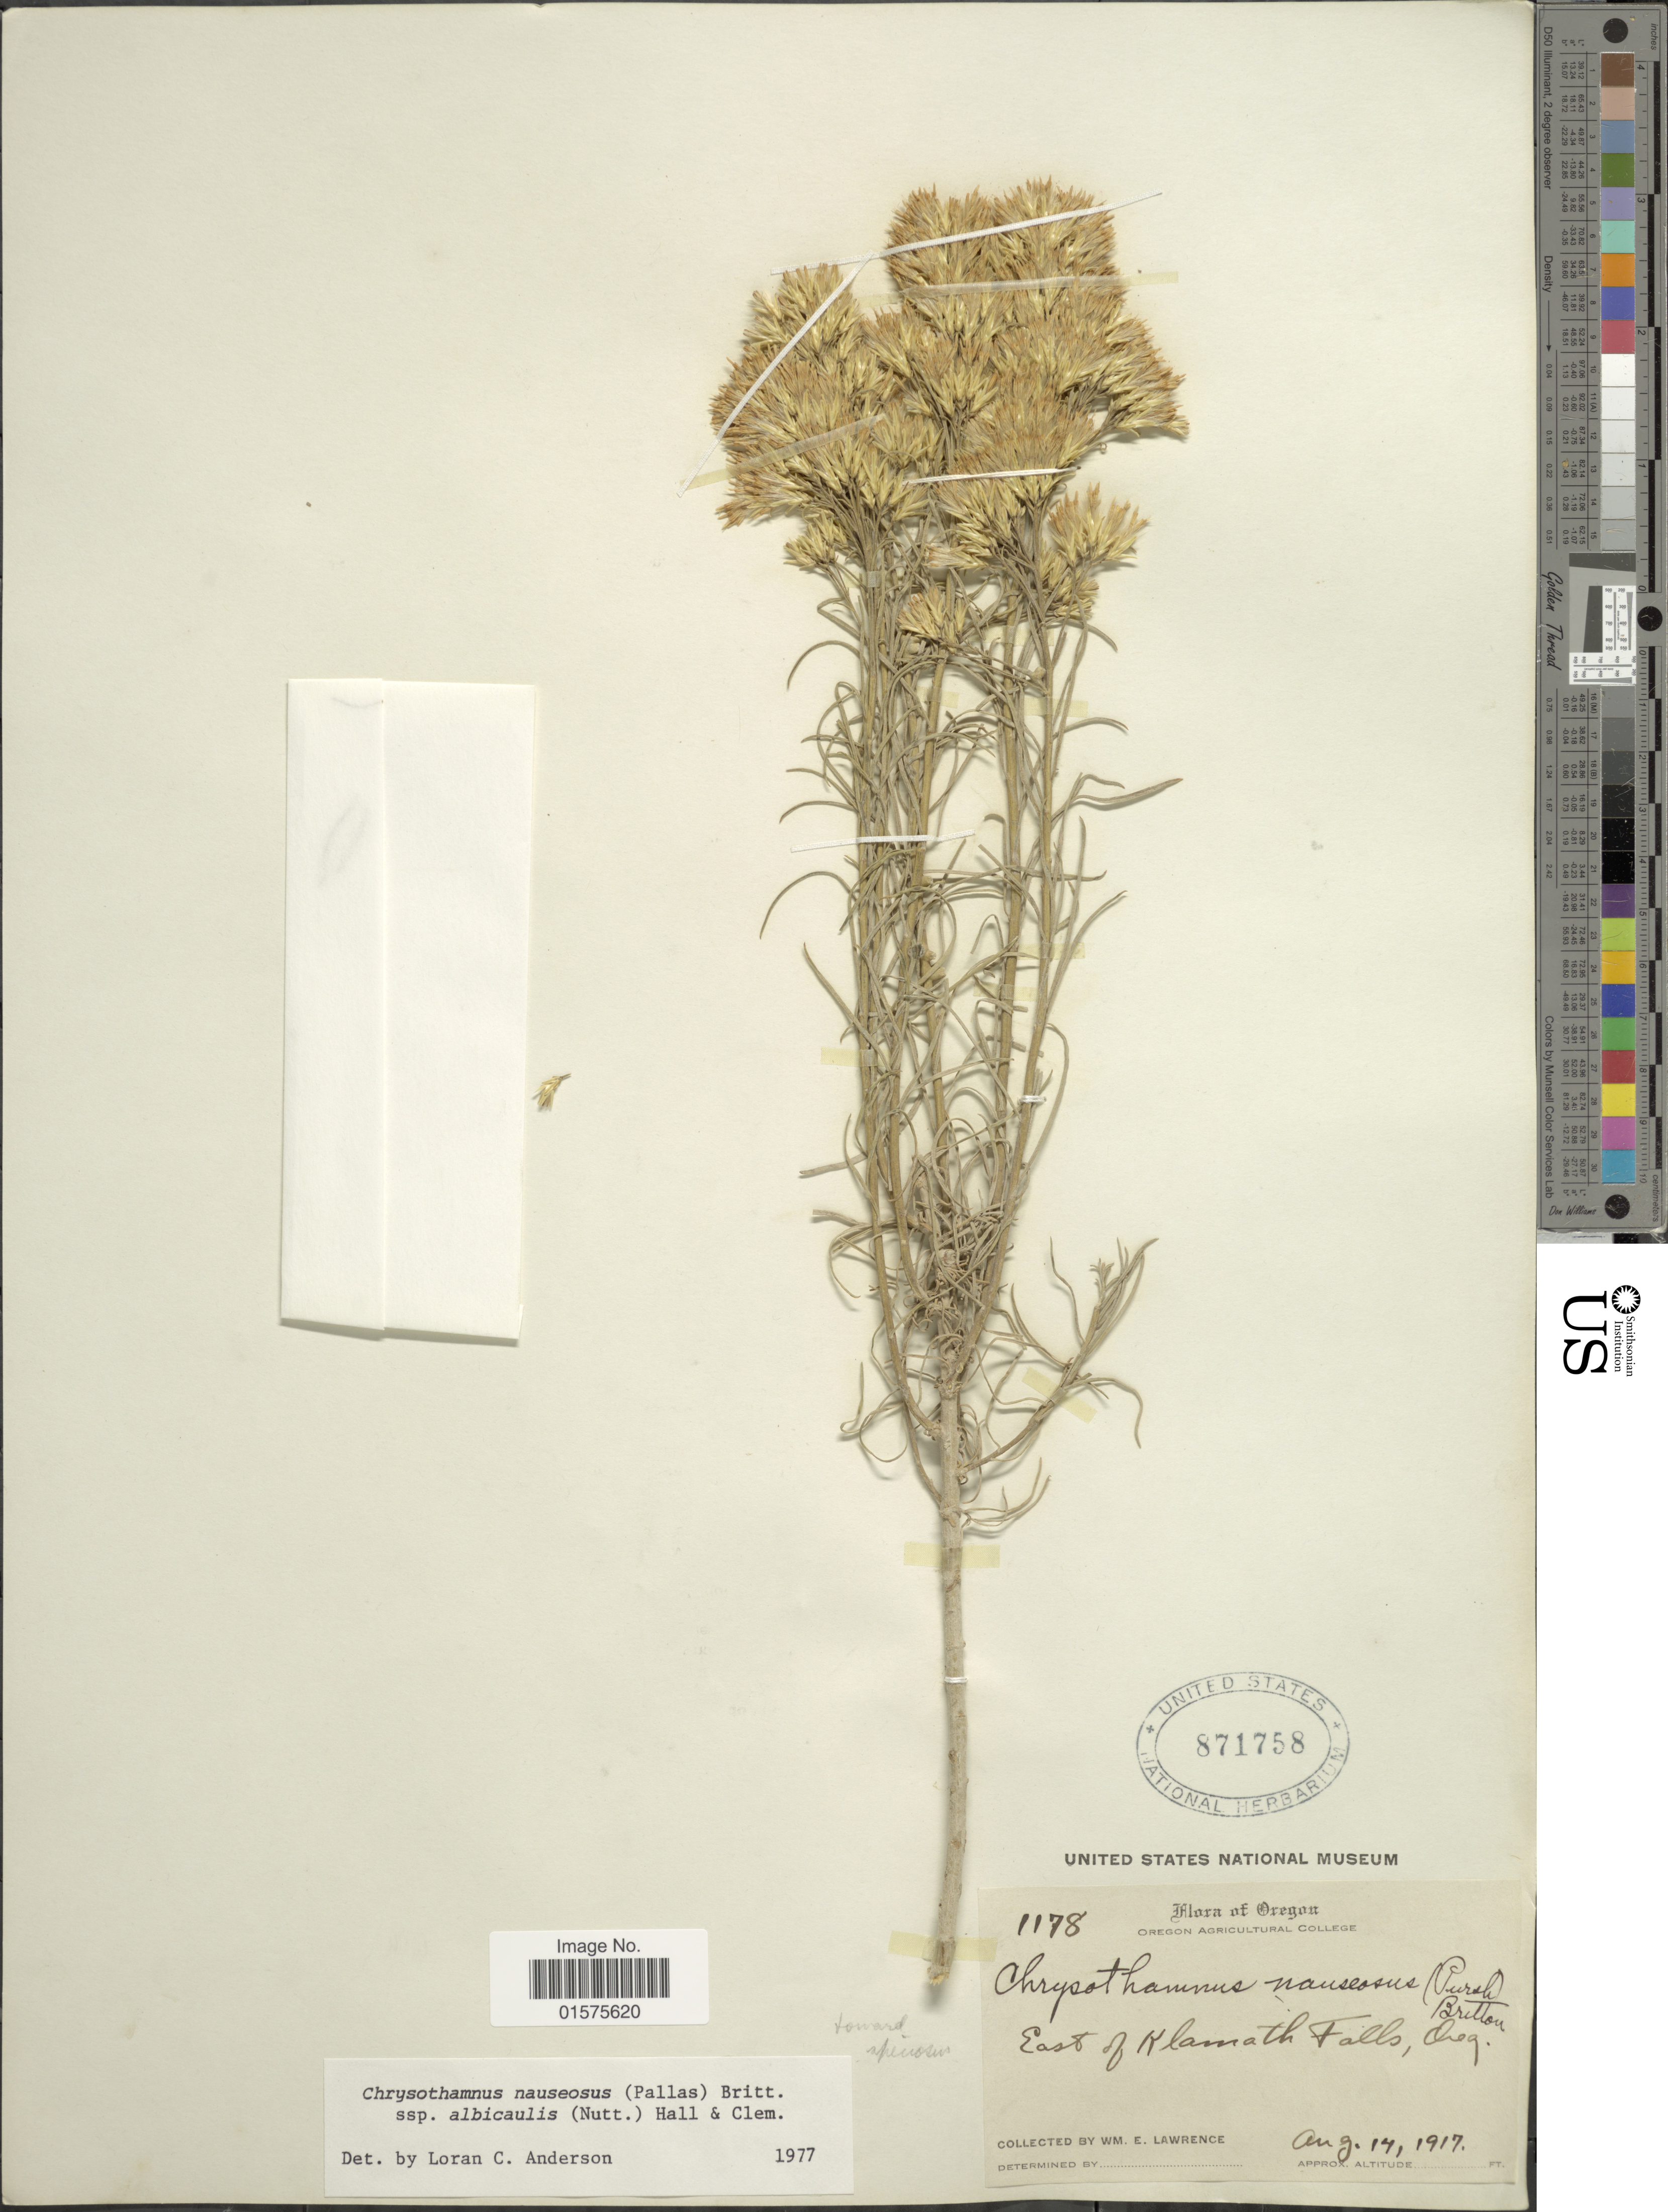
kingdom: Plantae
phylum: Tracheophyta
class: Magnoliopsida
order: Asterales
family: Asteraceae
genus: Ericameria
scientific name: Ericameria nauseosa var. speciosa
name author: (Nutt.) G.L. Nesom & G.I. Baird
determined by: Urbatsch, Lowell E., Curator (LSU), Louisiana State University (UNITED STATES)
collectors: W. Lawrence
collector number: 1178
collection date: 1917-08-14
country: United States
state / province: Oregon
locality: East of Klamath Falls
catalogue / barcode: US 871758